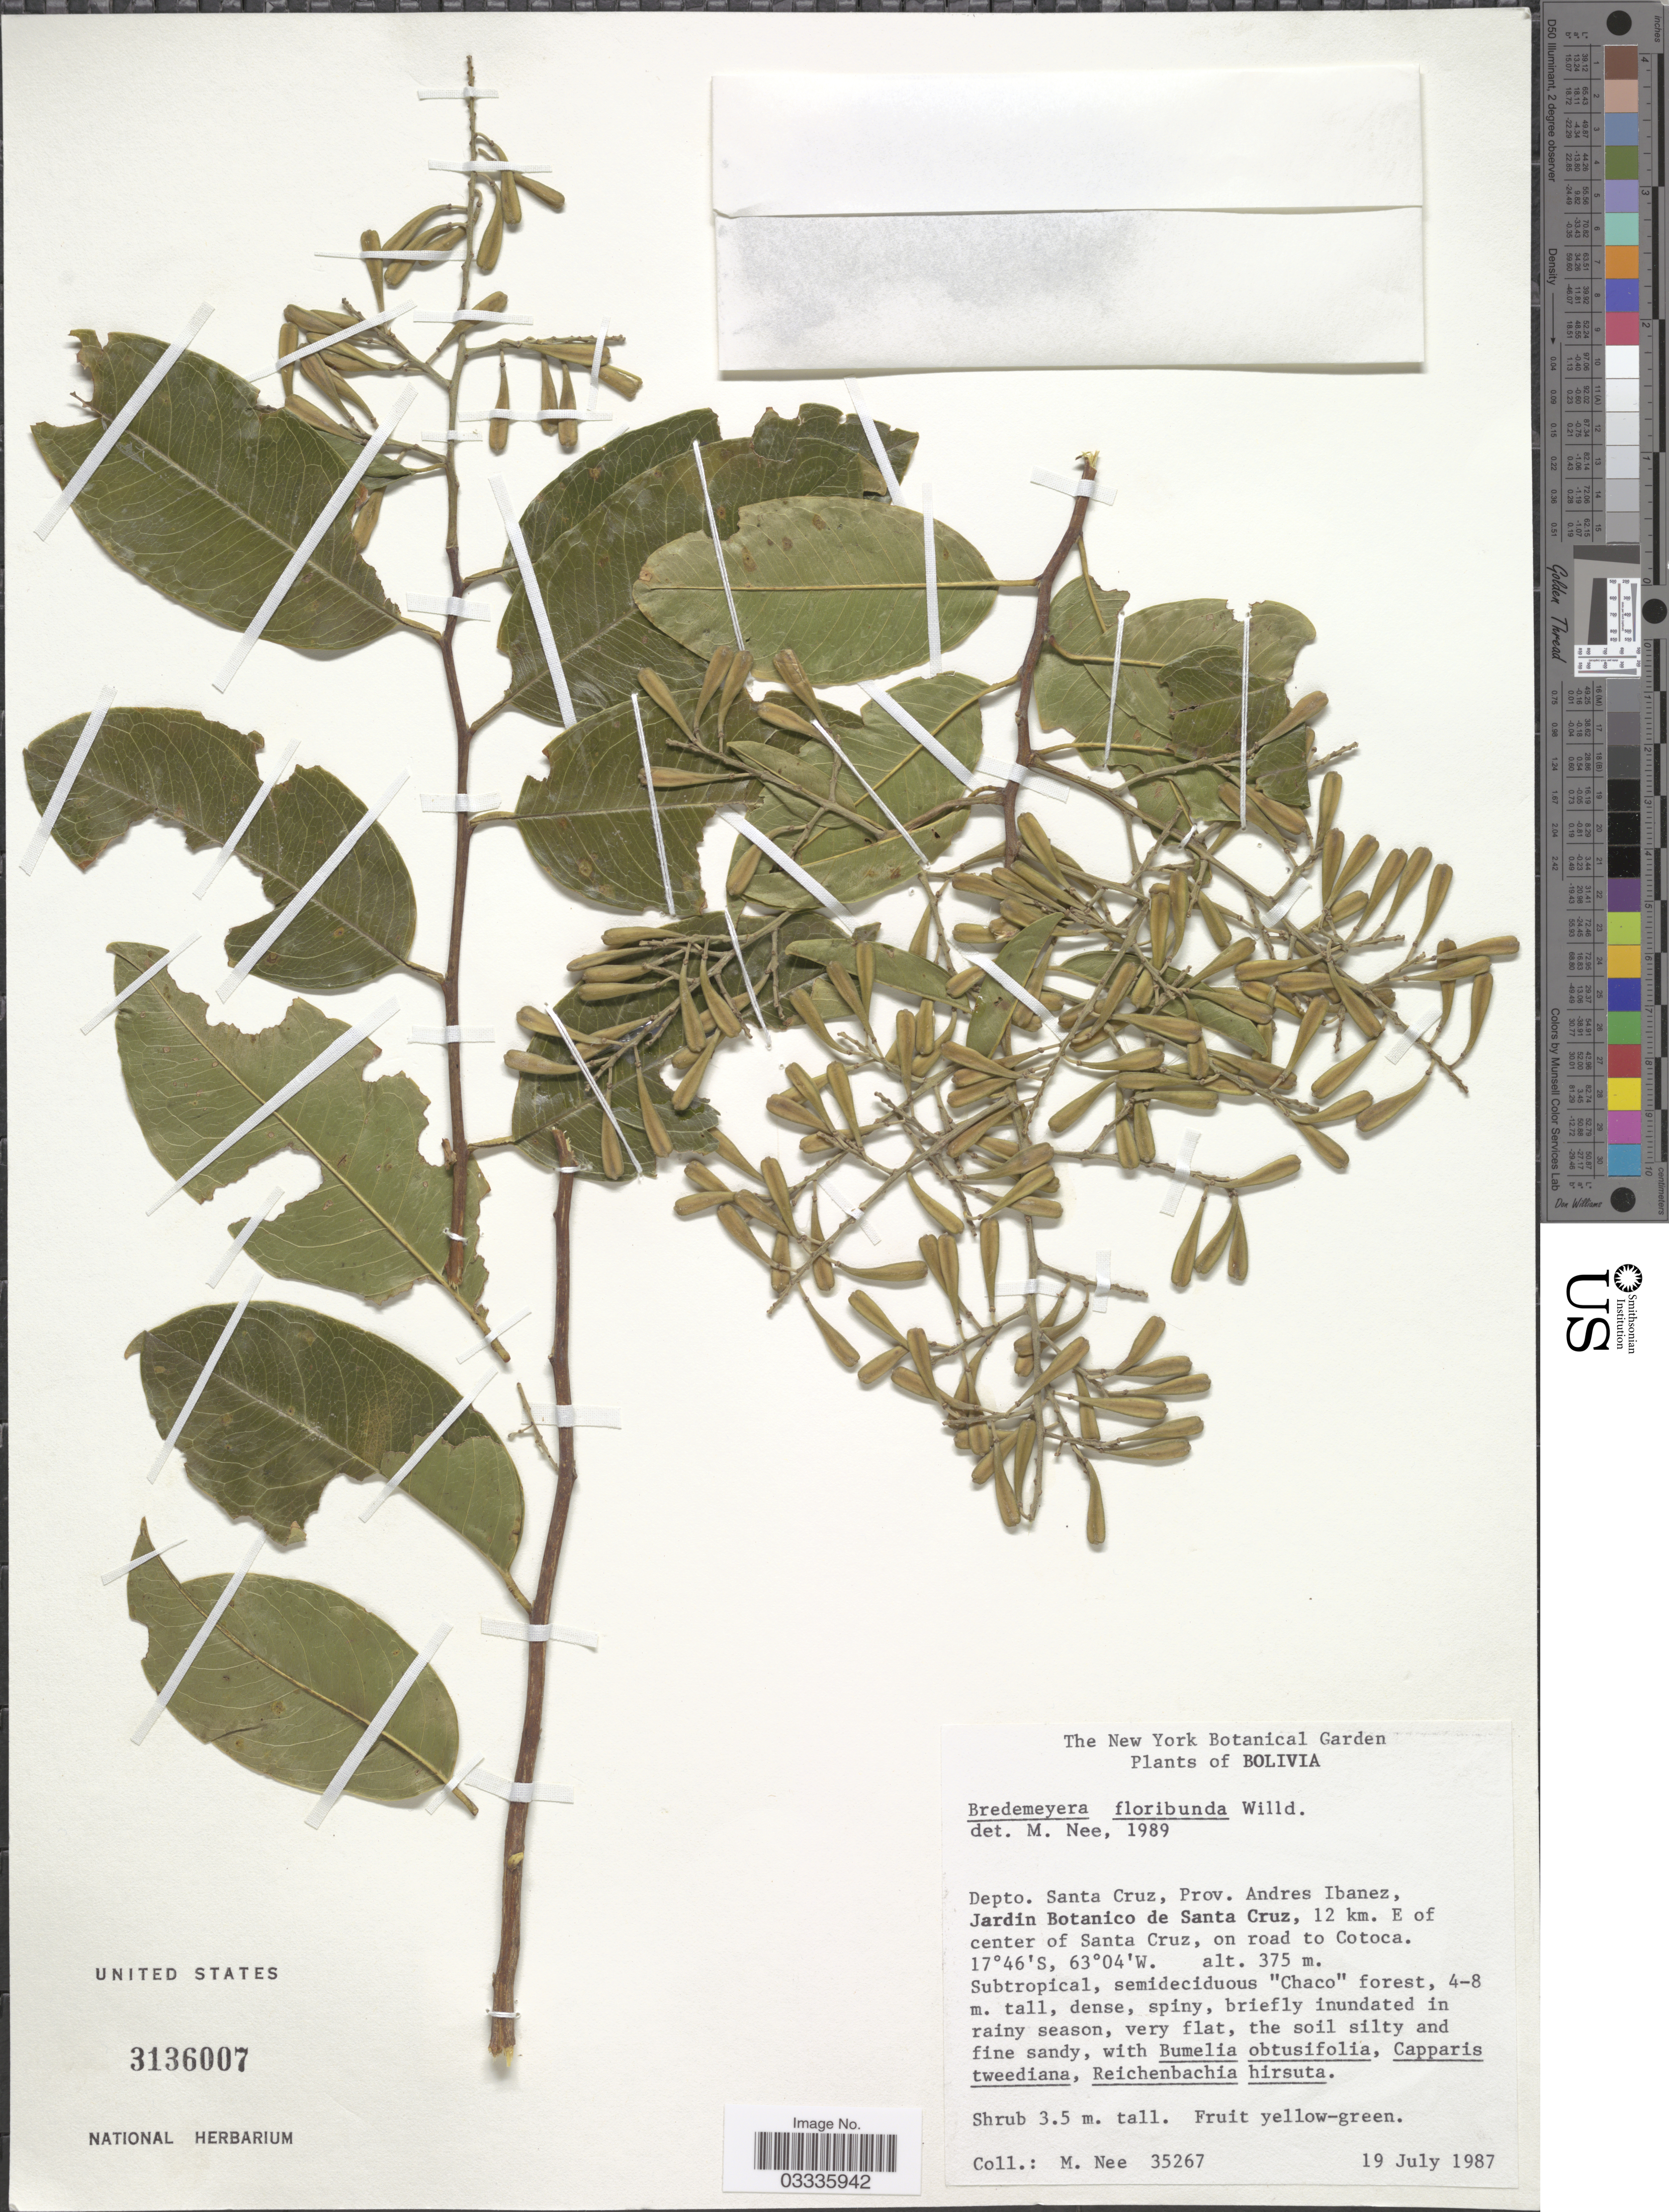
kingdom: Plantae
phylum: Tracheophyta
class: Magnoliopsida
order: Fabales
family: Polygalaceae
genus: Bredemeyera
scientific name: Bredemeyera floribunda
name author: Willd.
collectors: M. Nee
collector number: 35267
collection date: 1987-07-19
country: Bolivia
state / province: Santa Cruz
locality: Depto. Santa Cruz, Prov. Andres Ibanez, Jardin Botanico de Santa Cruz, 12 km. E of center of Santa Cruz, on road to Cotoca.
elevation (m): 375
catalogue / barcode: US 3136007